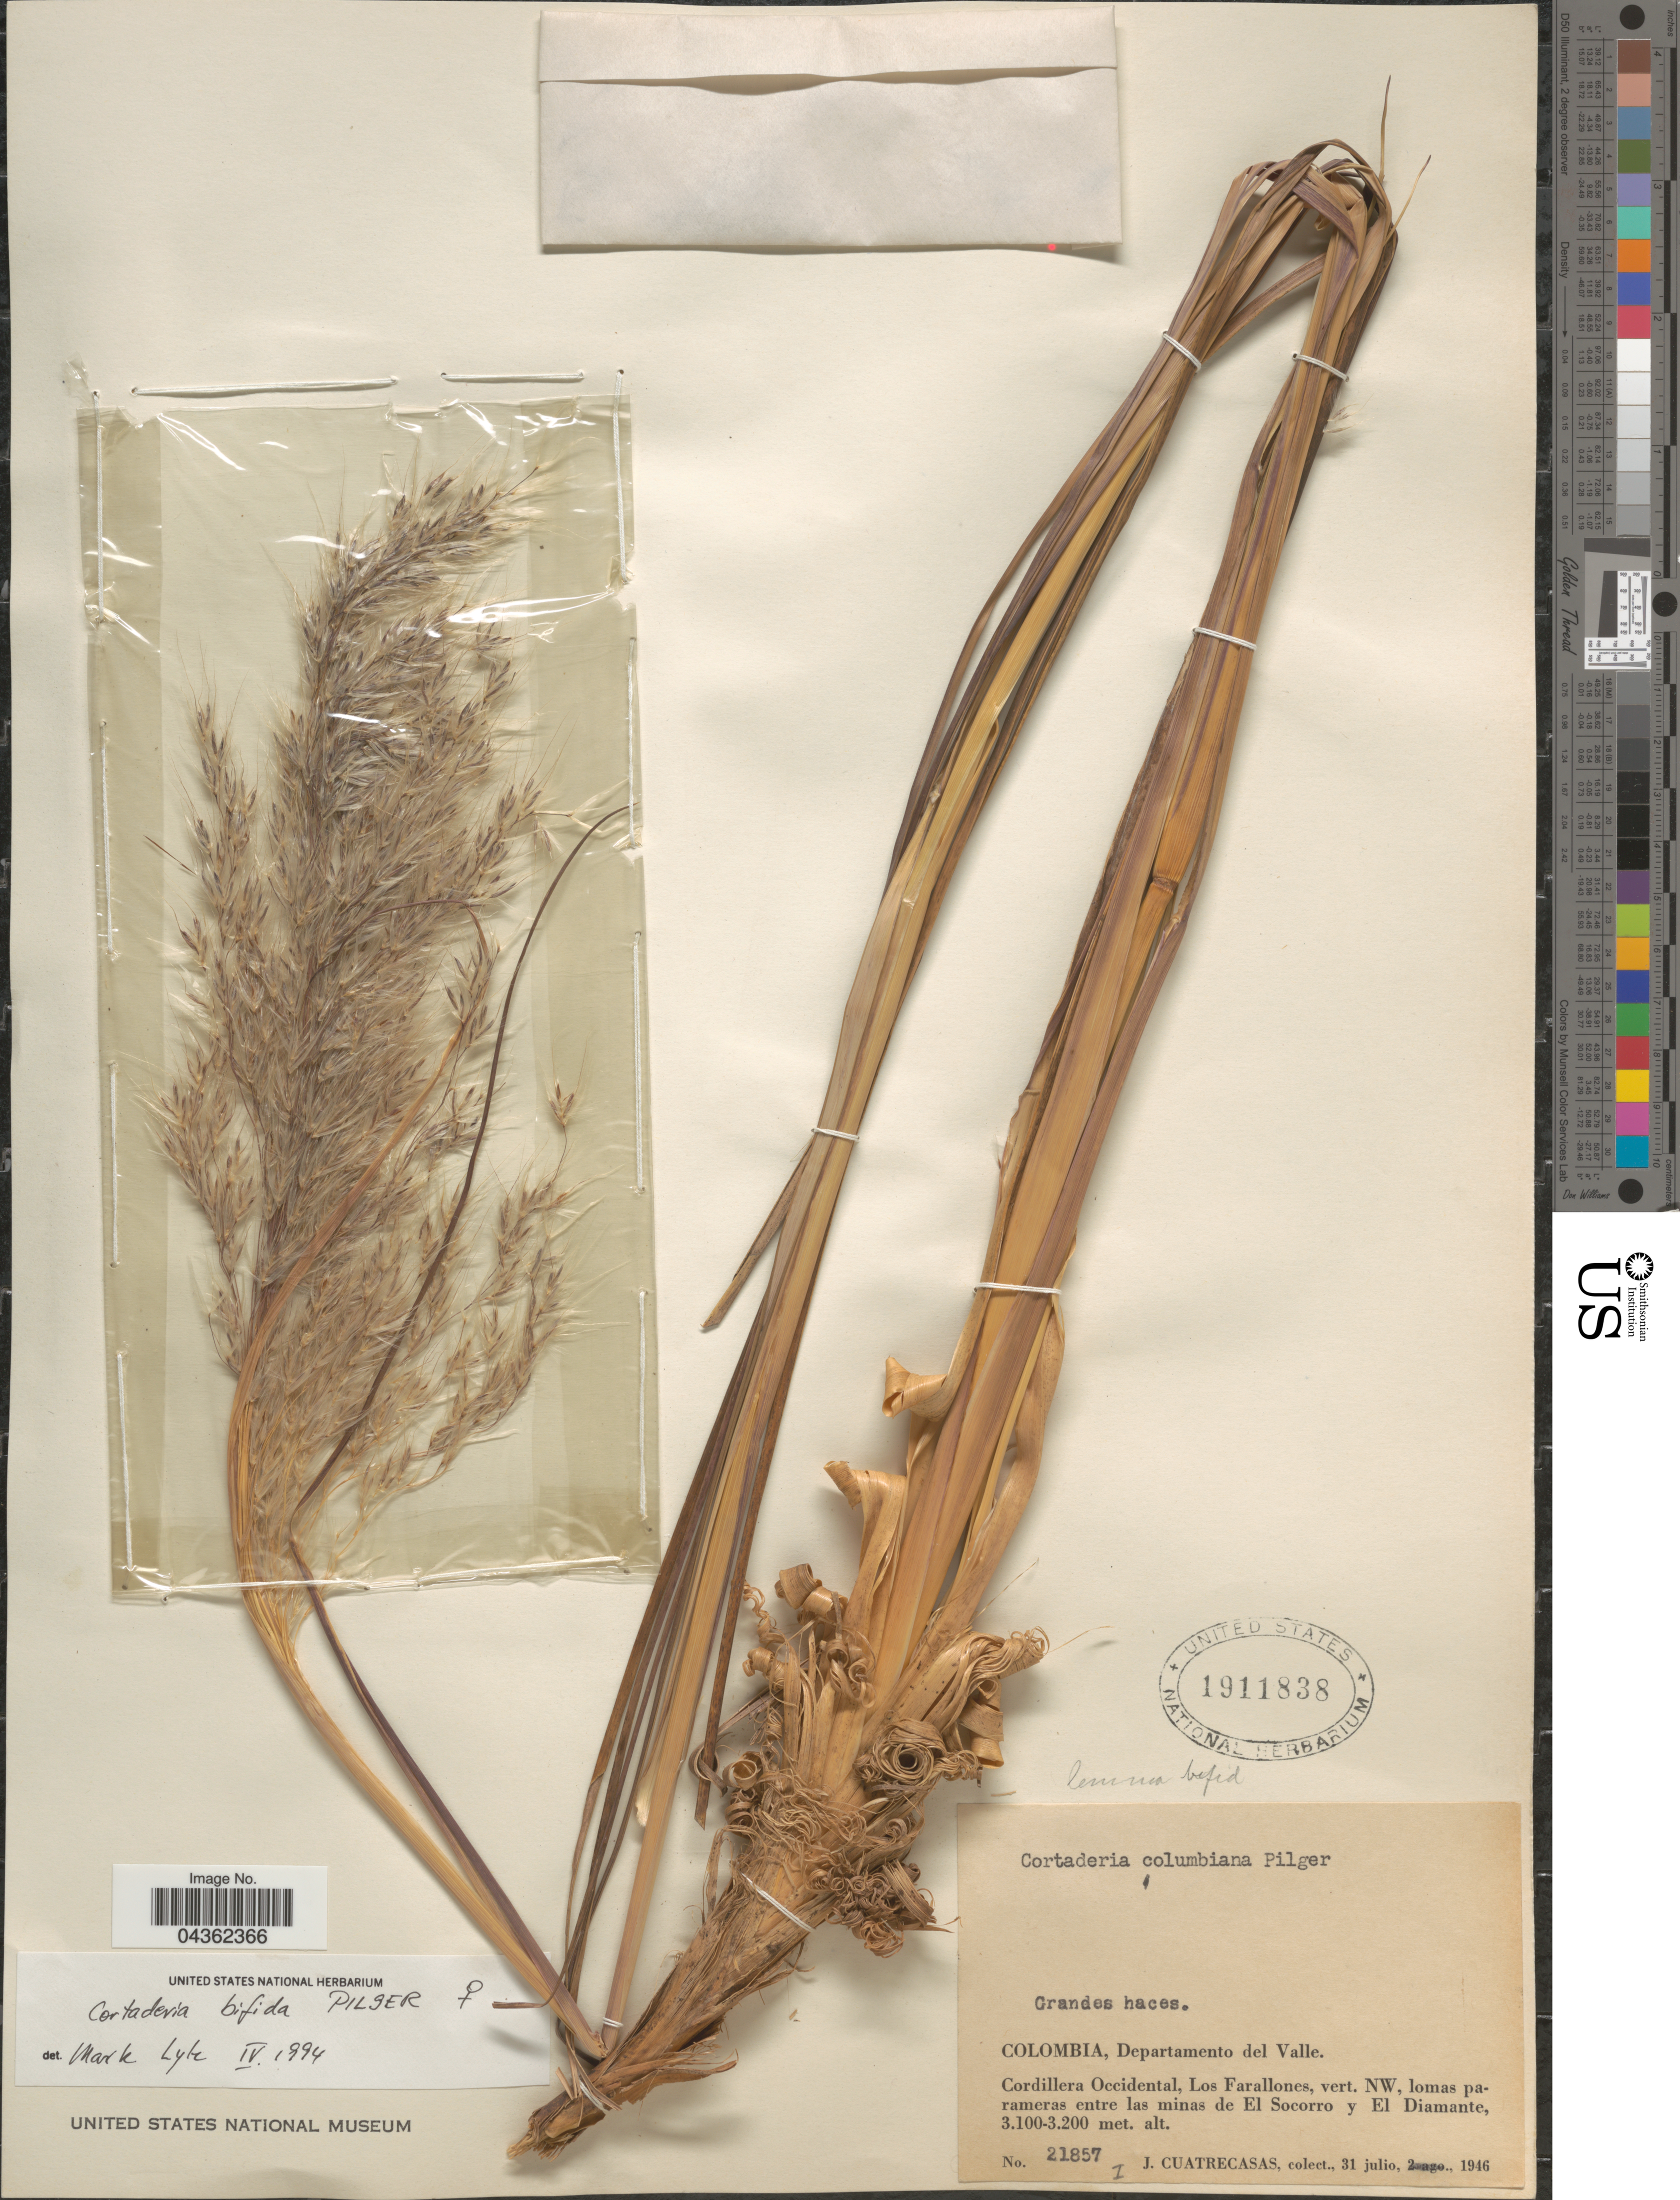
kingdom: Plantae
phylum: Tracheophyta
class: Liliopsida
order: Poales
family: Poaceae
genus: Cortaderia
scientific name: Cortaderia bifida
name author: Pilg.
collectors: J. Cuatrecasas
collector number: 21857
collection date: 1946-07-31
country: Colombia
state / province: Valle del Cauca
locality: Departamento del Valle. Cordillera Occidental, Los Farallones, vert. NW, lomas parameras entre las minas de El Socorro y El Diamante.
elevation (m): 3100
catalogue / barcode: US 1911838